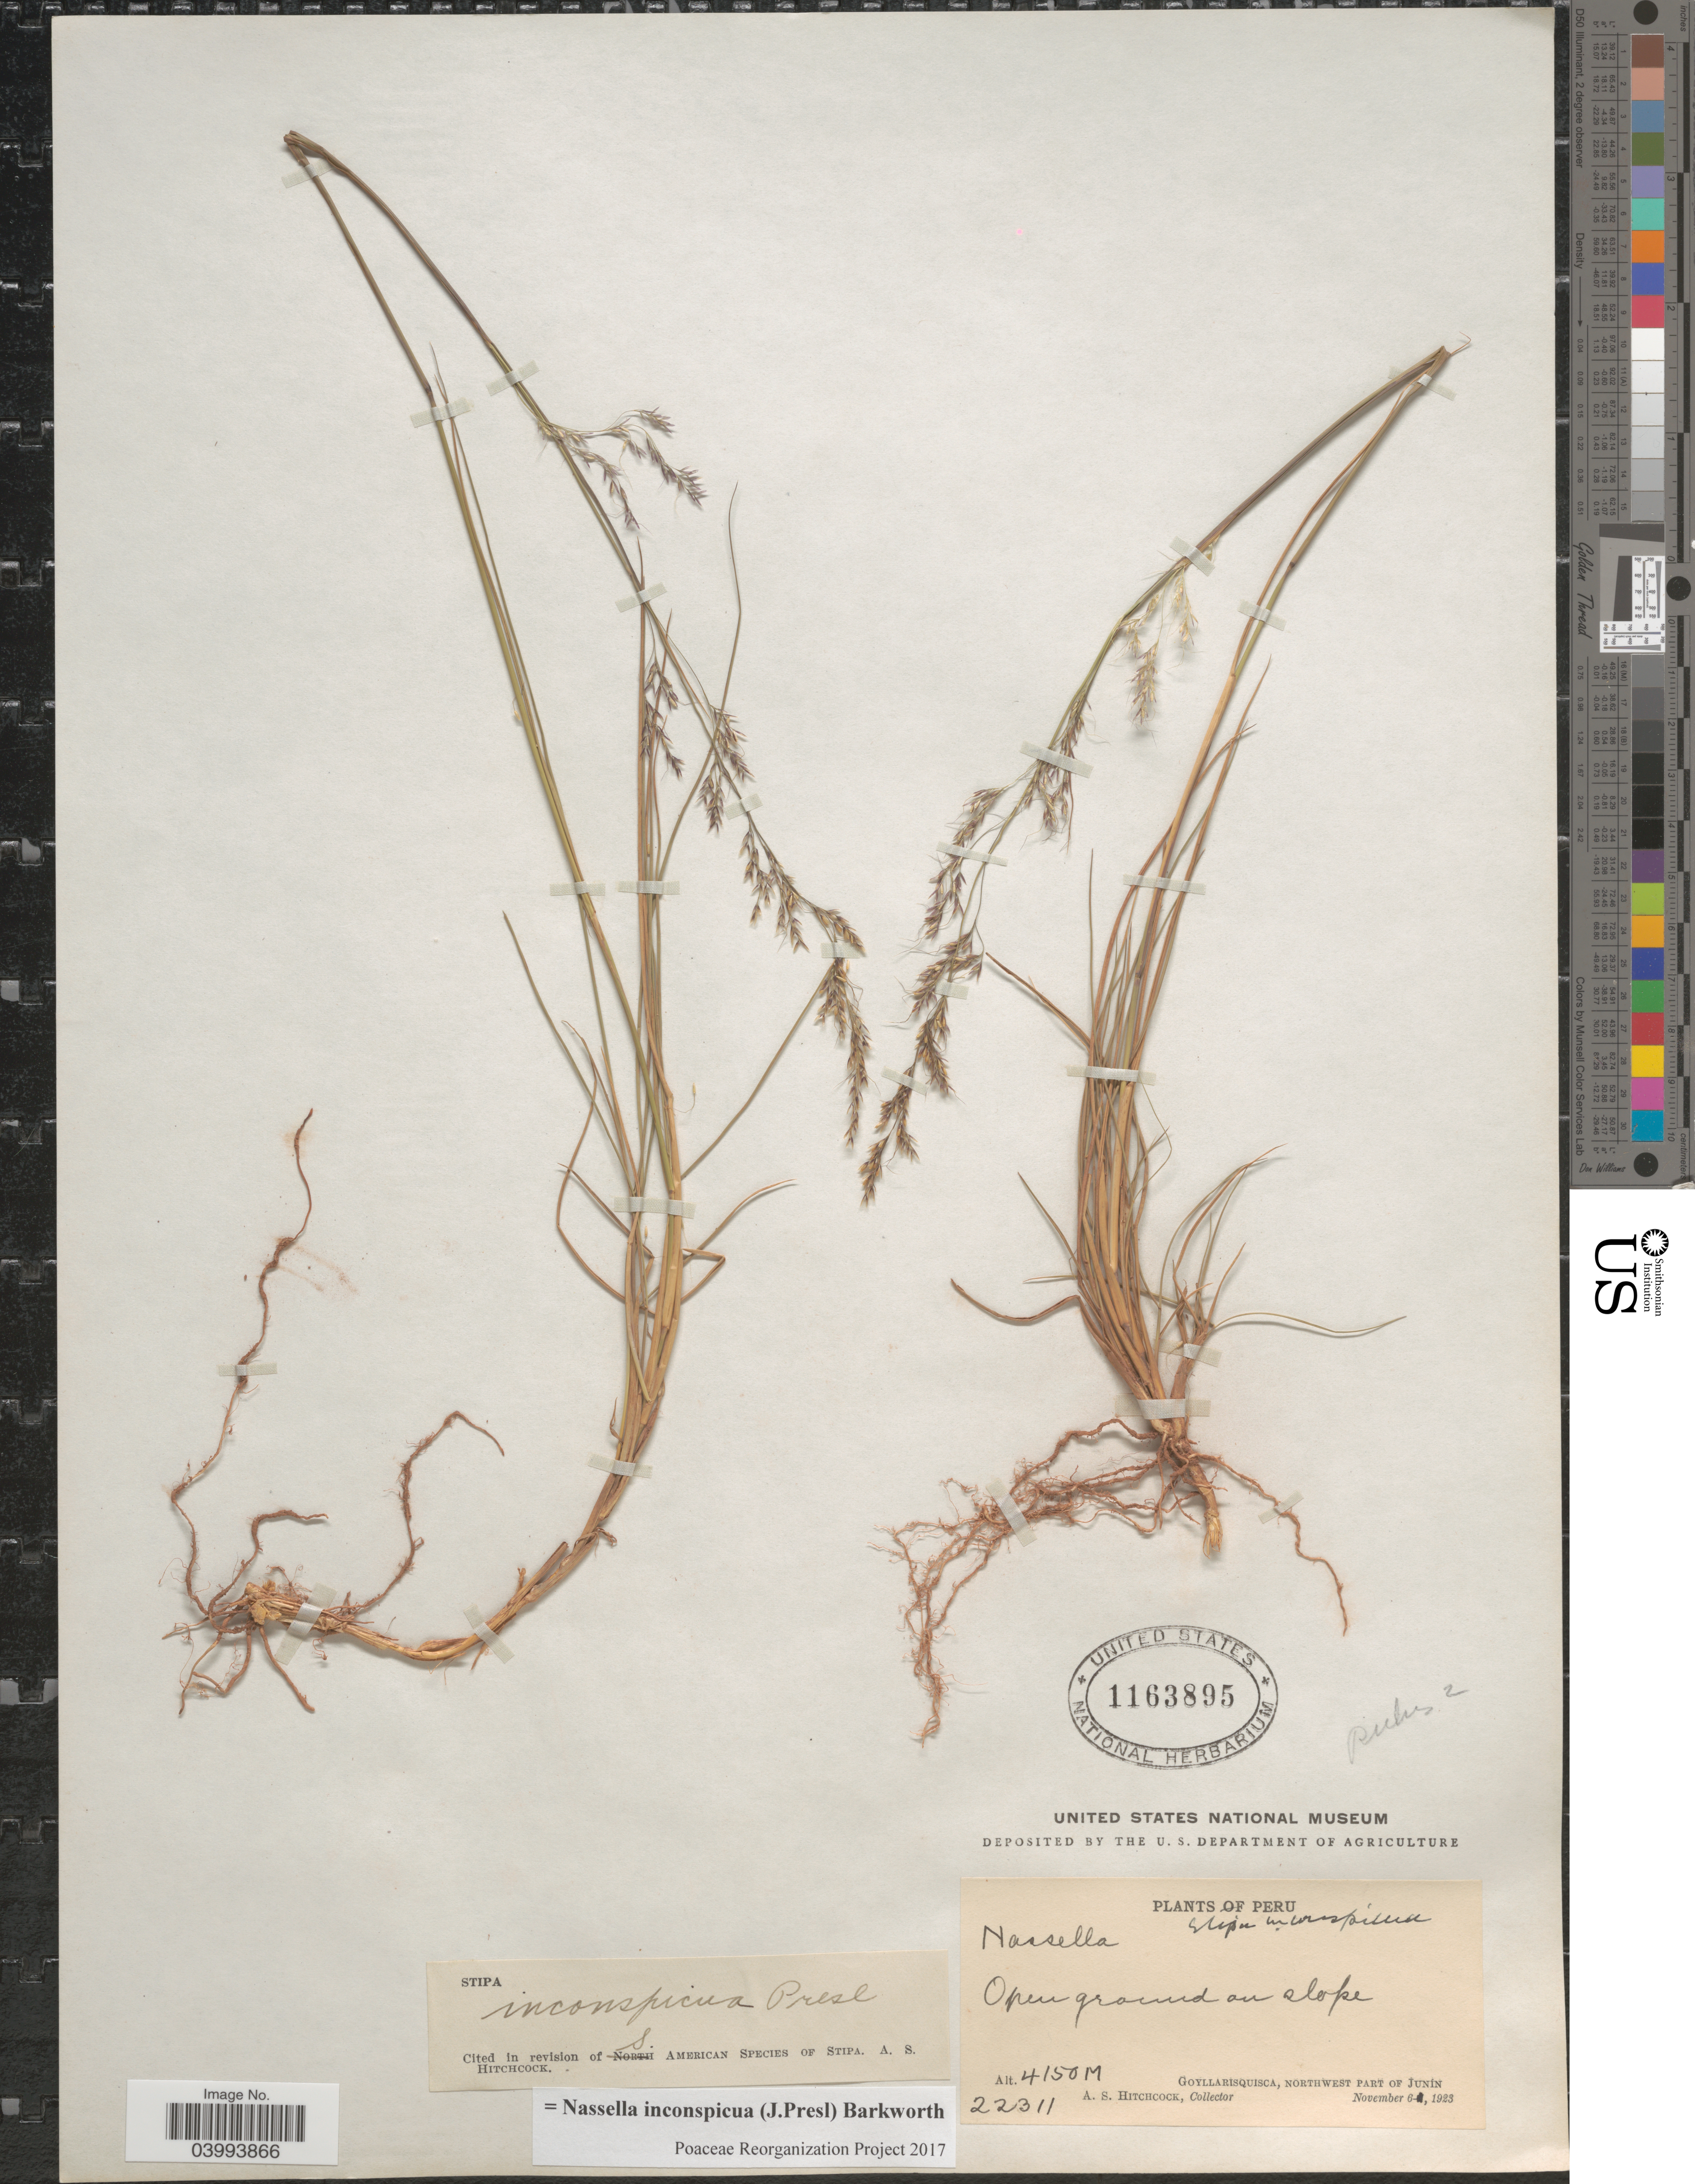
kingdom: Plantae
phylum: Tracheophyta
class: Liliopsida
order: Poales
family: Poaceae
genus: Nassella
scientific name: Nassella inconspicua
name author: (J. Presl) Barkworth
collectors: A. S. Hitchcock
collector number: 22311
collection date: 1923-11-06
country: Peru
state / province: Junín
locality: Goyllarisquisca, Northwest part of Junín.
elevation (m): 4150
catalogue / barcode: US 1163895